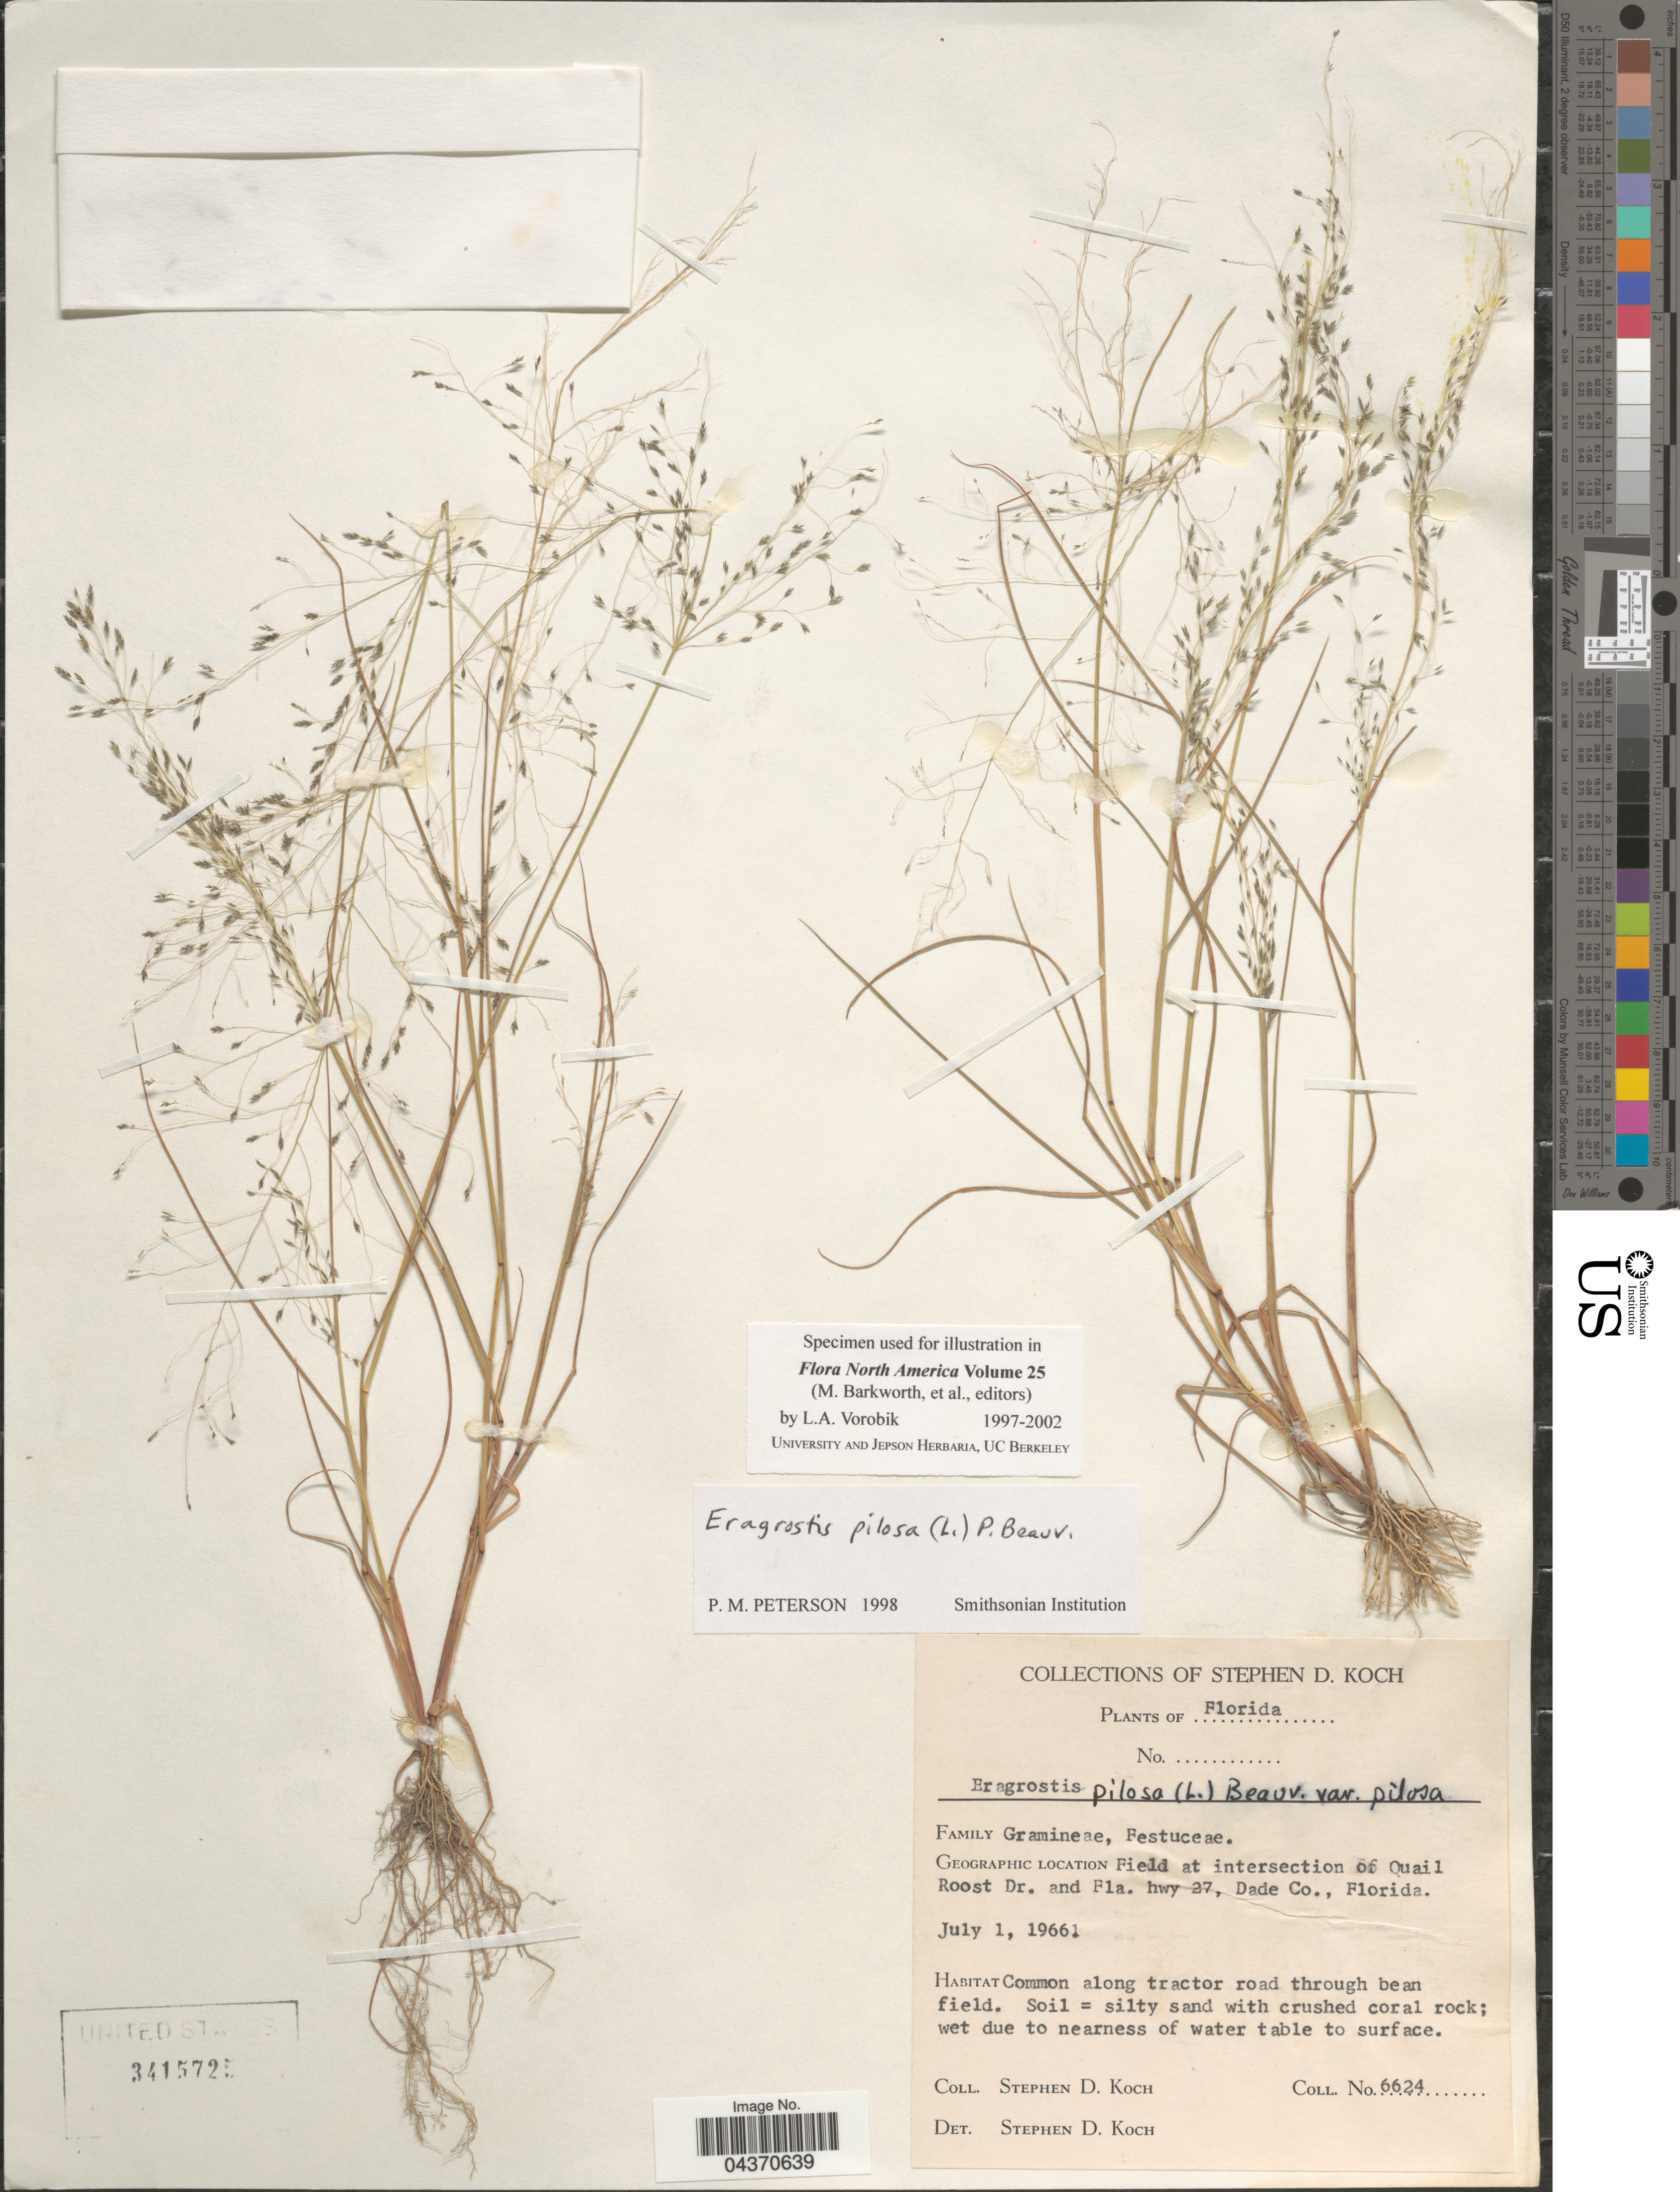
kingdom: Plantae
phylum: Tracheophyta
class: Liliopsida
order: Poales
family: Poaceae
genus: Eragrostis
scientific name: Eragrostis pilosa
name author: (L.) P. Beauv.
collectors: S. D. Koch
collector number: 6624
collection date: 1966-07-01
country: United States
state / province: Florida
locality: Field at intersection of Quail Roost Dr. and Fla. hwy 27, Dade Co.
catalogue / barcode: US 3415725